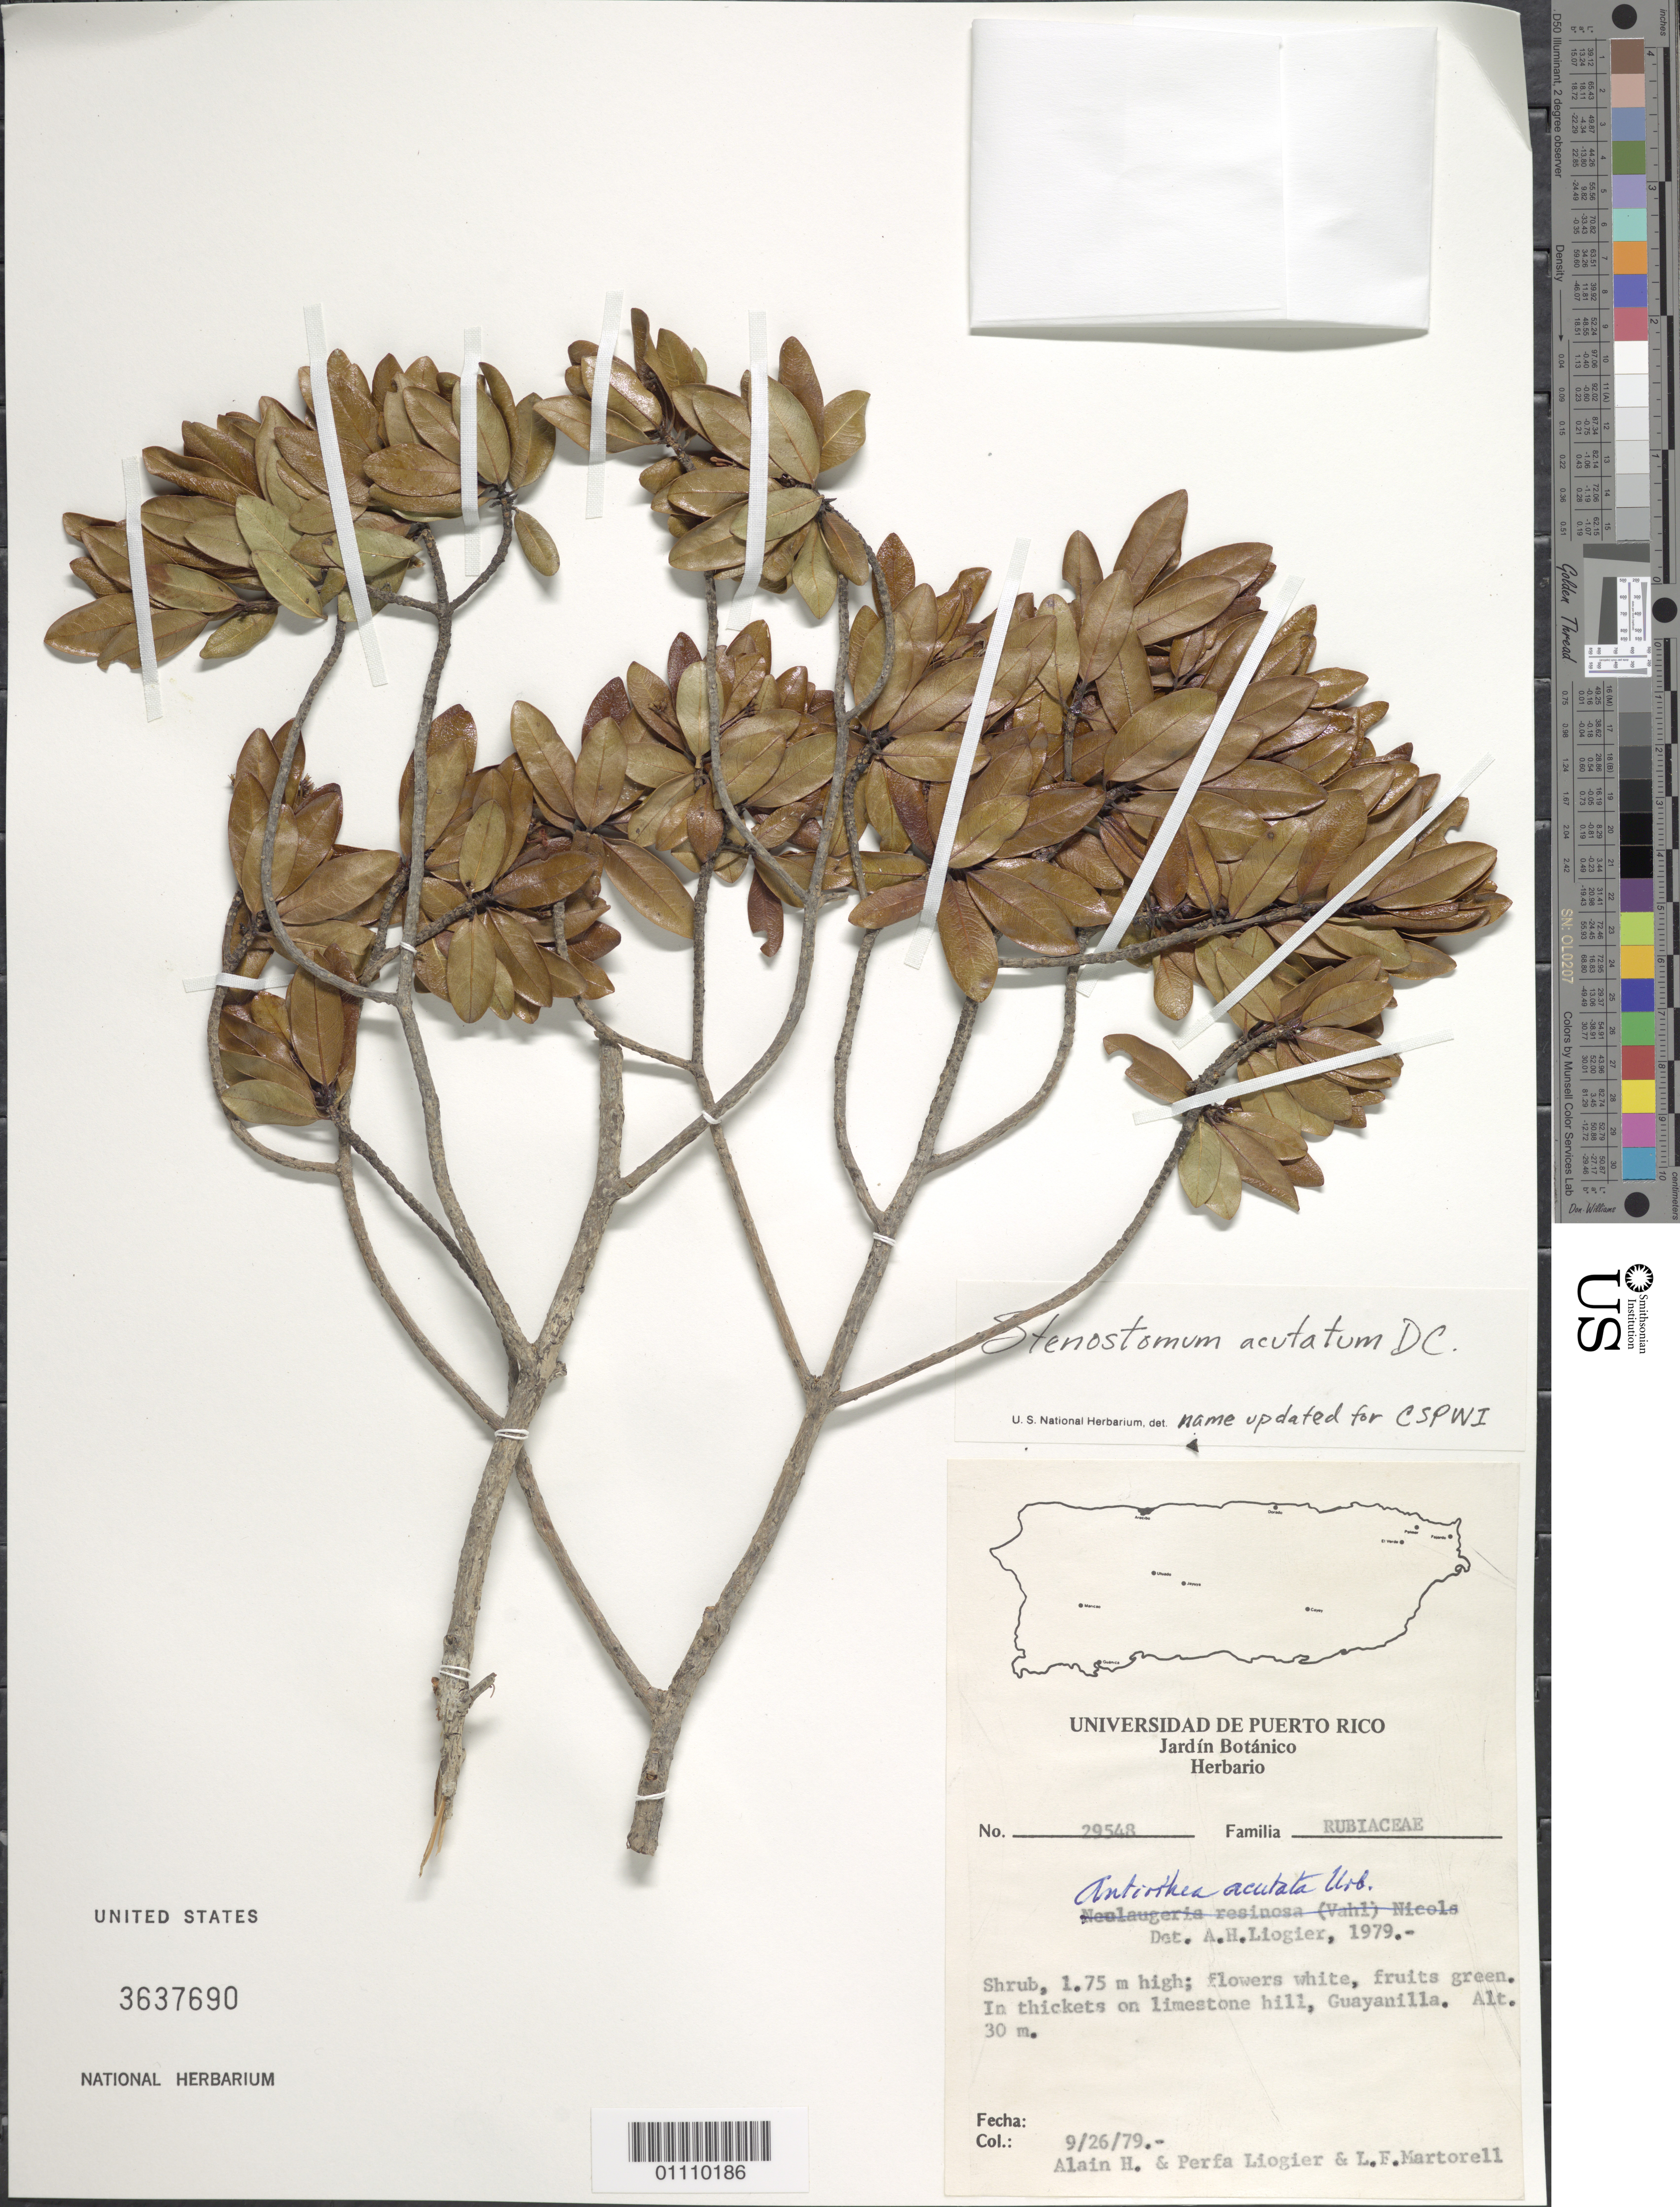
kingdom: Plantae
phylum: Tracheophyta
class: Magnoliopsida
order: Gentianales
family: Rubiaceae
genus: Stenostomum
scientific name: Stenostomum acutatum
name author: DC.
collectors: A. H. Liogier, M. P. Liogier & L. Martorell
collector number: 29548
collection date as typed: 26 Sep 1979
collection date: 1979-09-26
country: Puerto Rico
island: Puerto Rico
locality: Guayanilla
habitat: In thickets on limestone hill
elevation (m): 30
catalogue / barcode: US 3637690